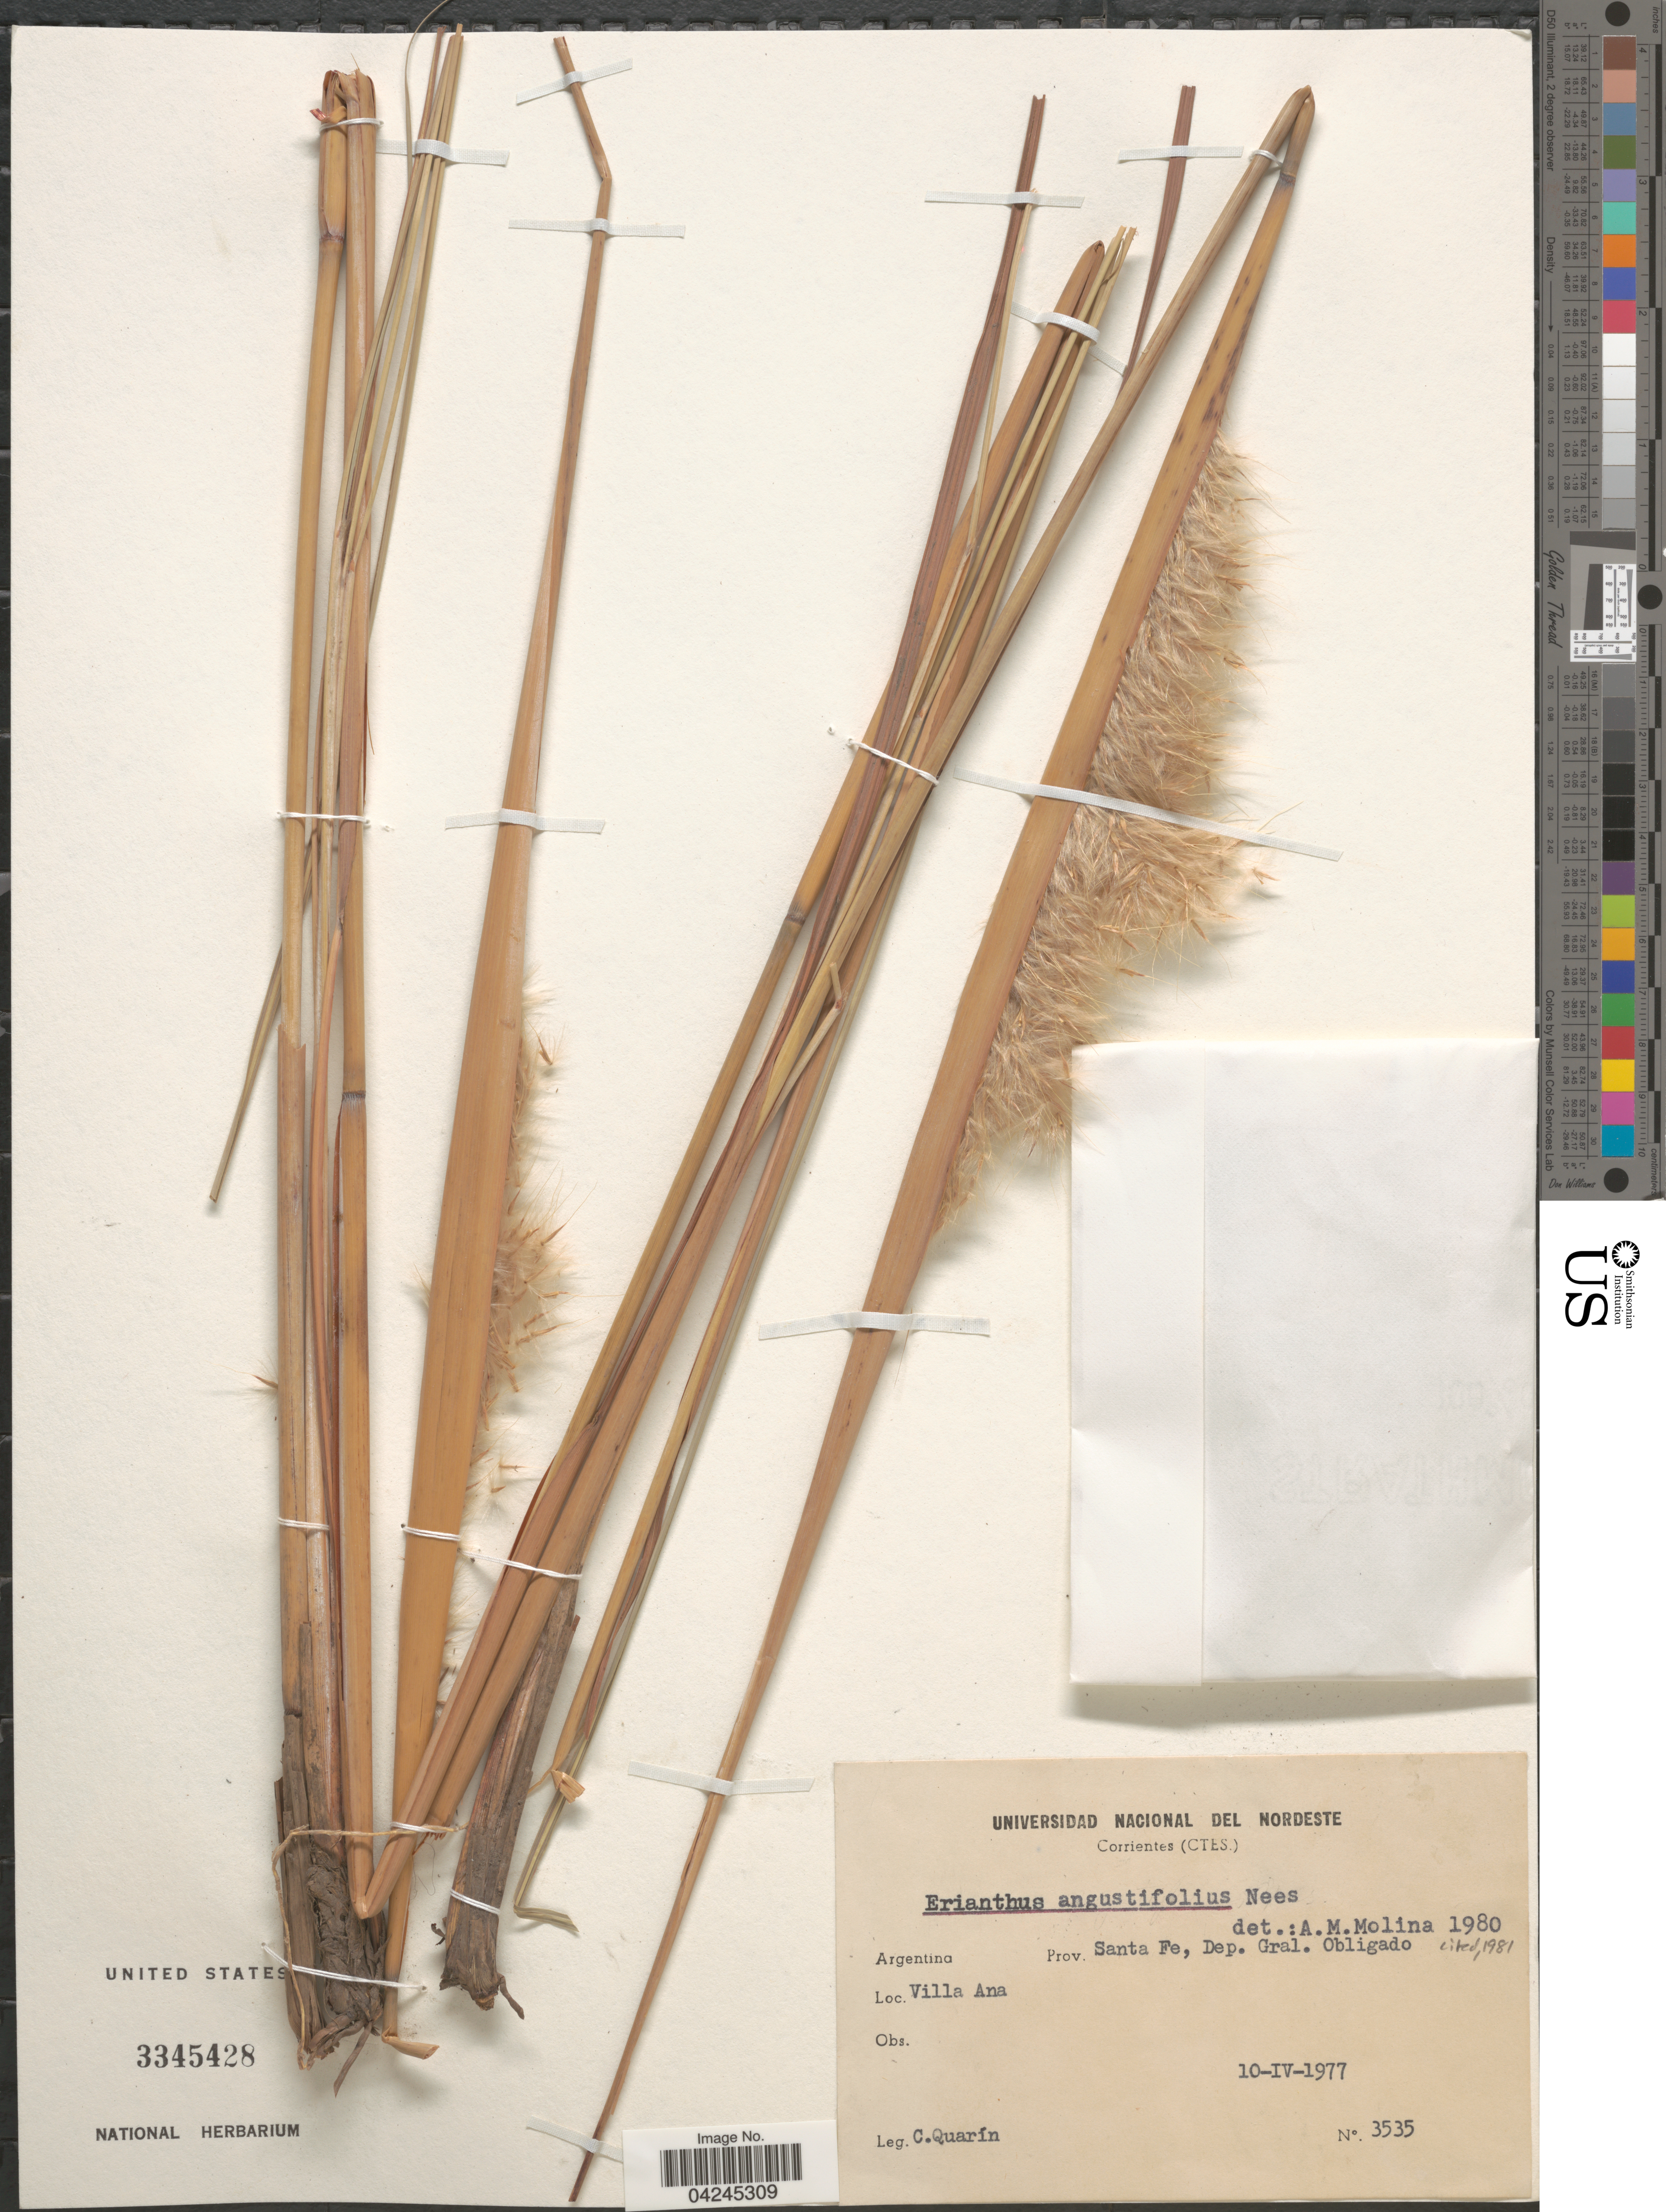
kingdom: Plantae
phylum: Tracheophyta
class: Liliopsida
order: Poales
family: Poaceae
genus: Erianthus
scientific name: Erianthus angustifolius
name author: Nees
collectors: C. Quarín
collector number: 3535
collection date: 1977-04-10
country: Argentina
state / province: Santa Fe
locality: Dep. Gral. Obligado.Villa Ana.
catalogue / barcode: US 3345428